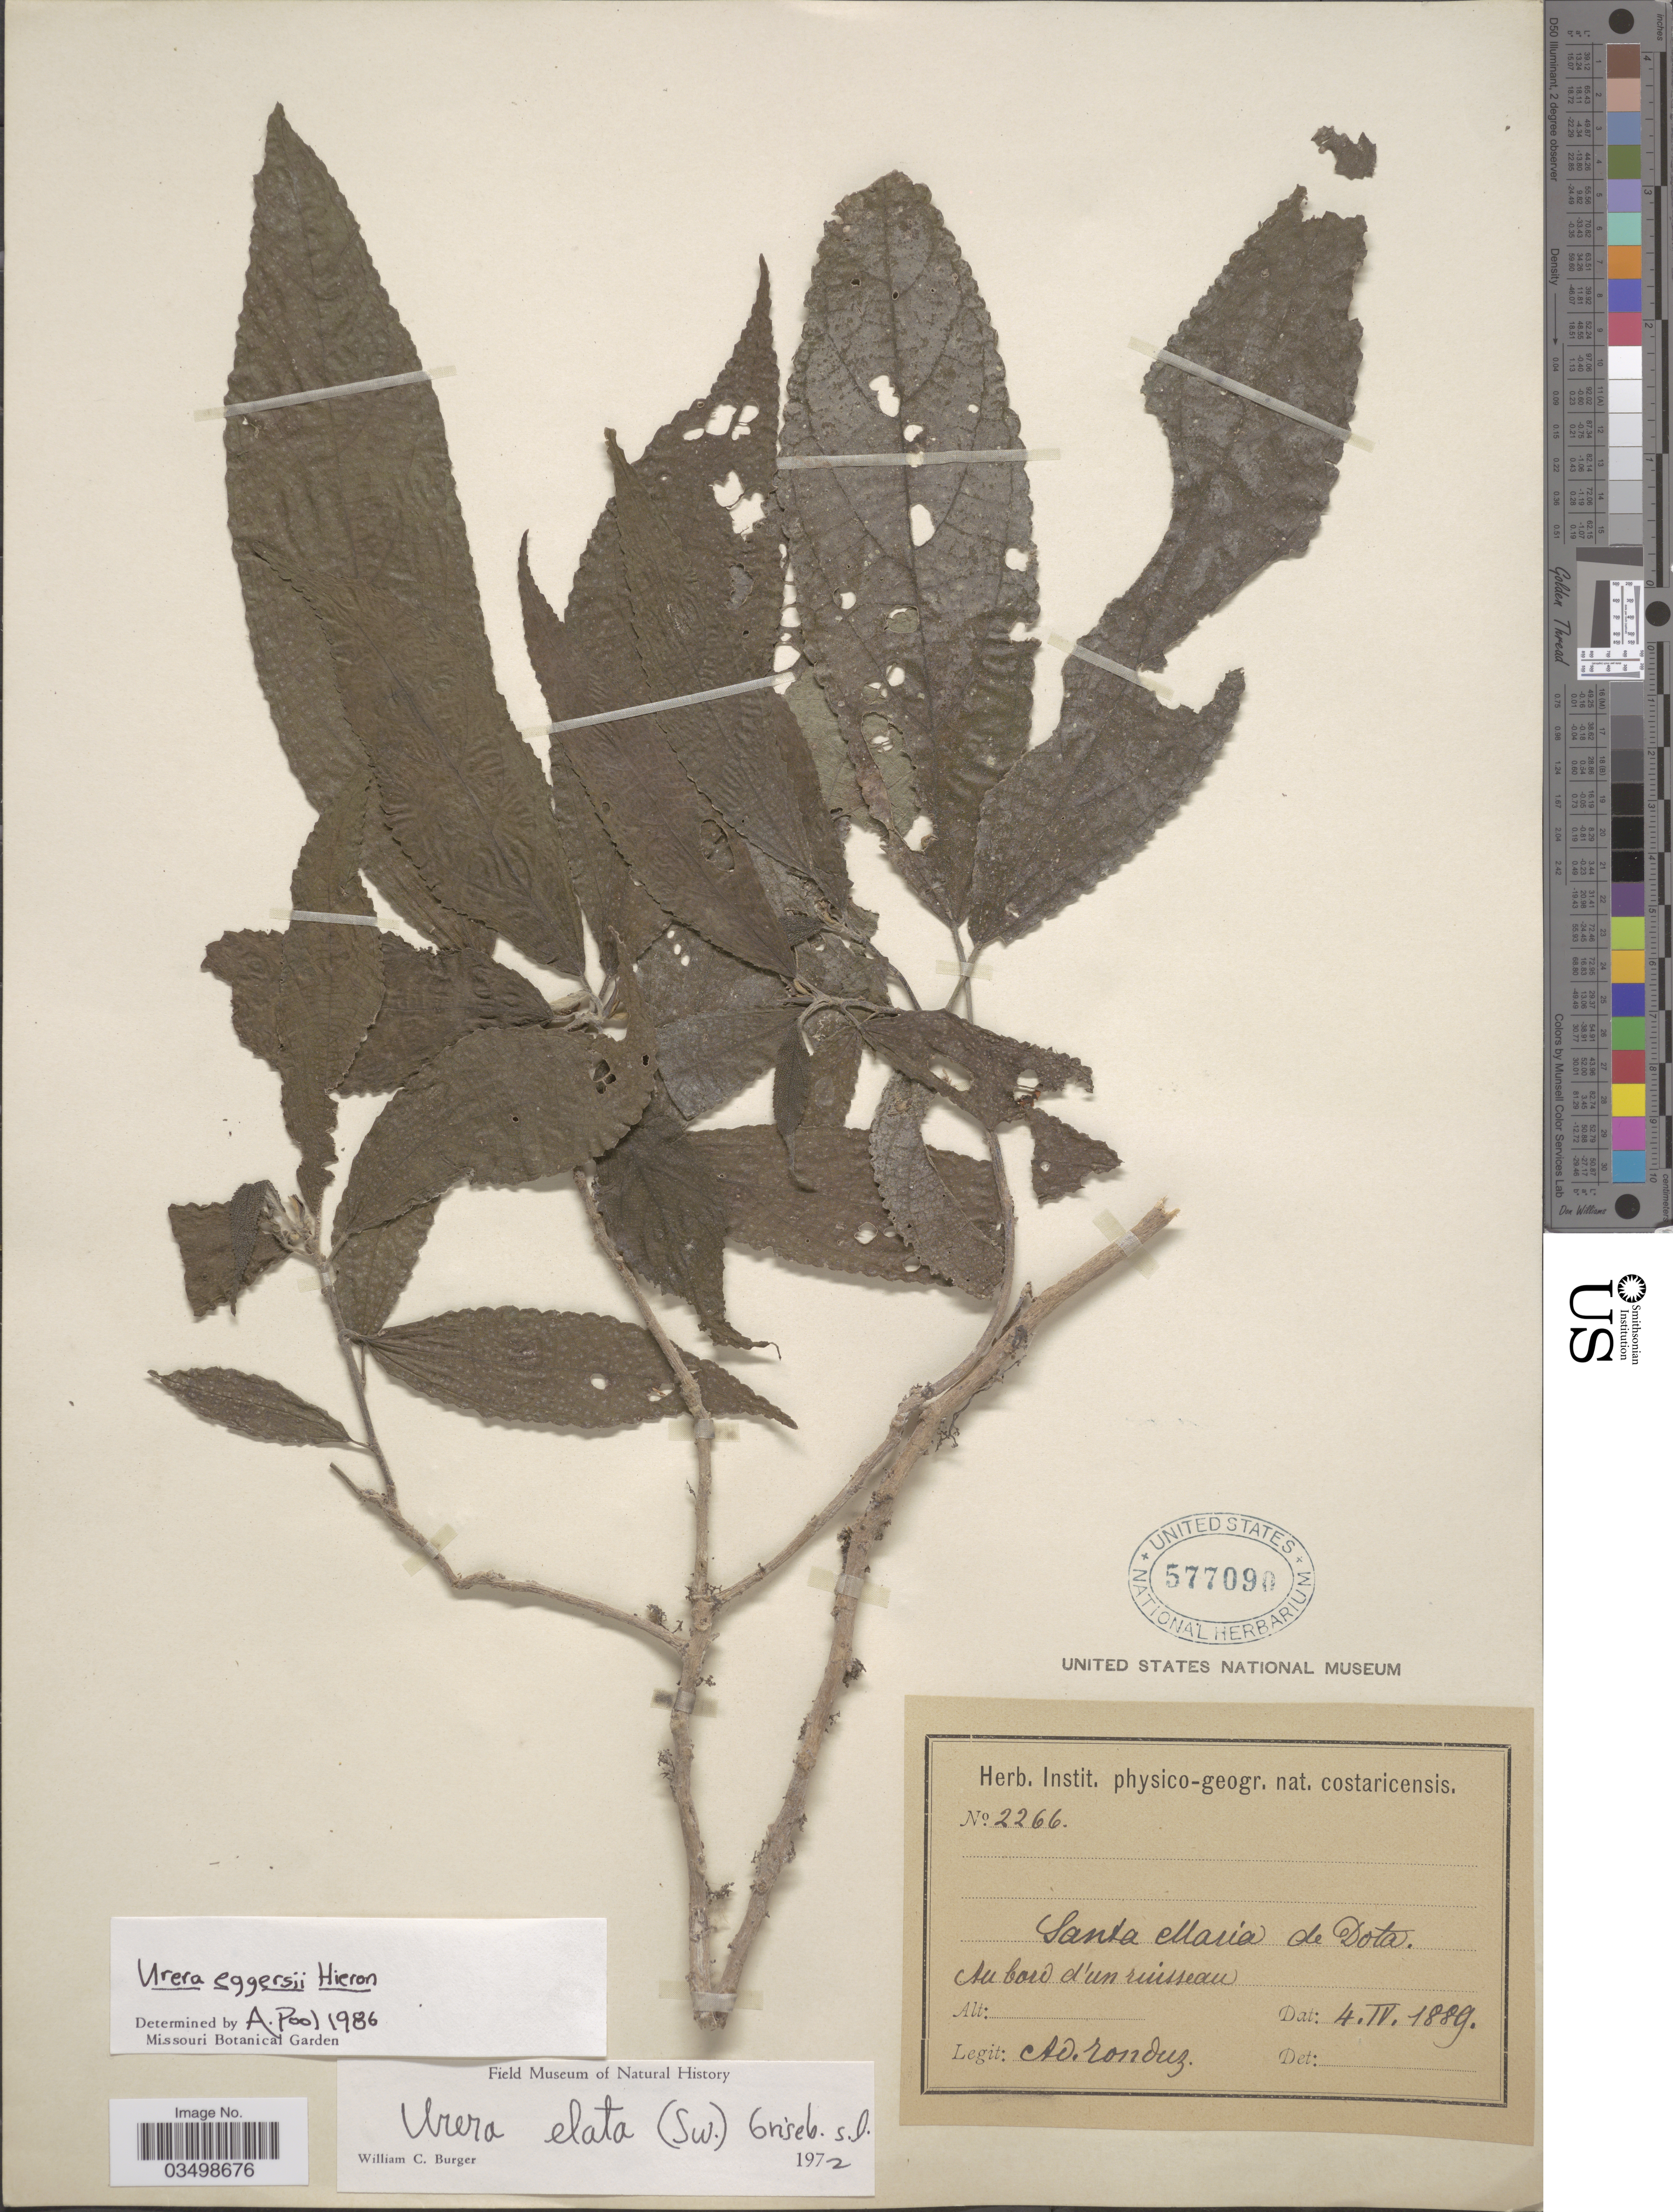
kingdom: Plantae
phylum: Tracheophyta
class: Magnoliopsida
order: Rosales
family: Urticaceae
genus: Urera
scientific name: Urera eggersii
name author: Hieron.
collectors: A. Tonduz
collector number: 2266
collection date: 1889-04-04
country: Costa Rica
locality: Santa Maria de Dota. Au bord d'un ruisseau.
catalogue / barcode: US 577090